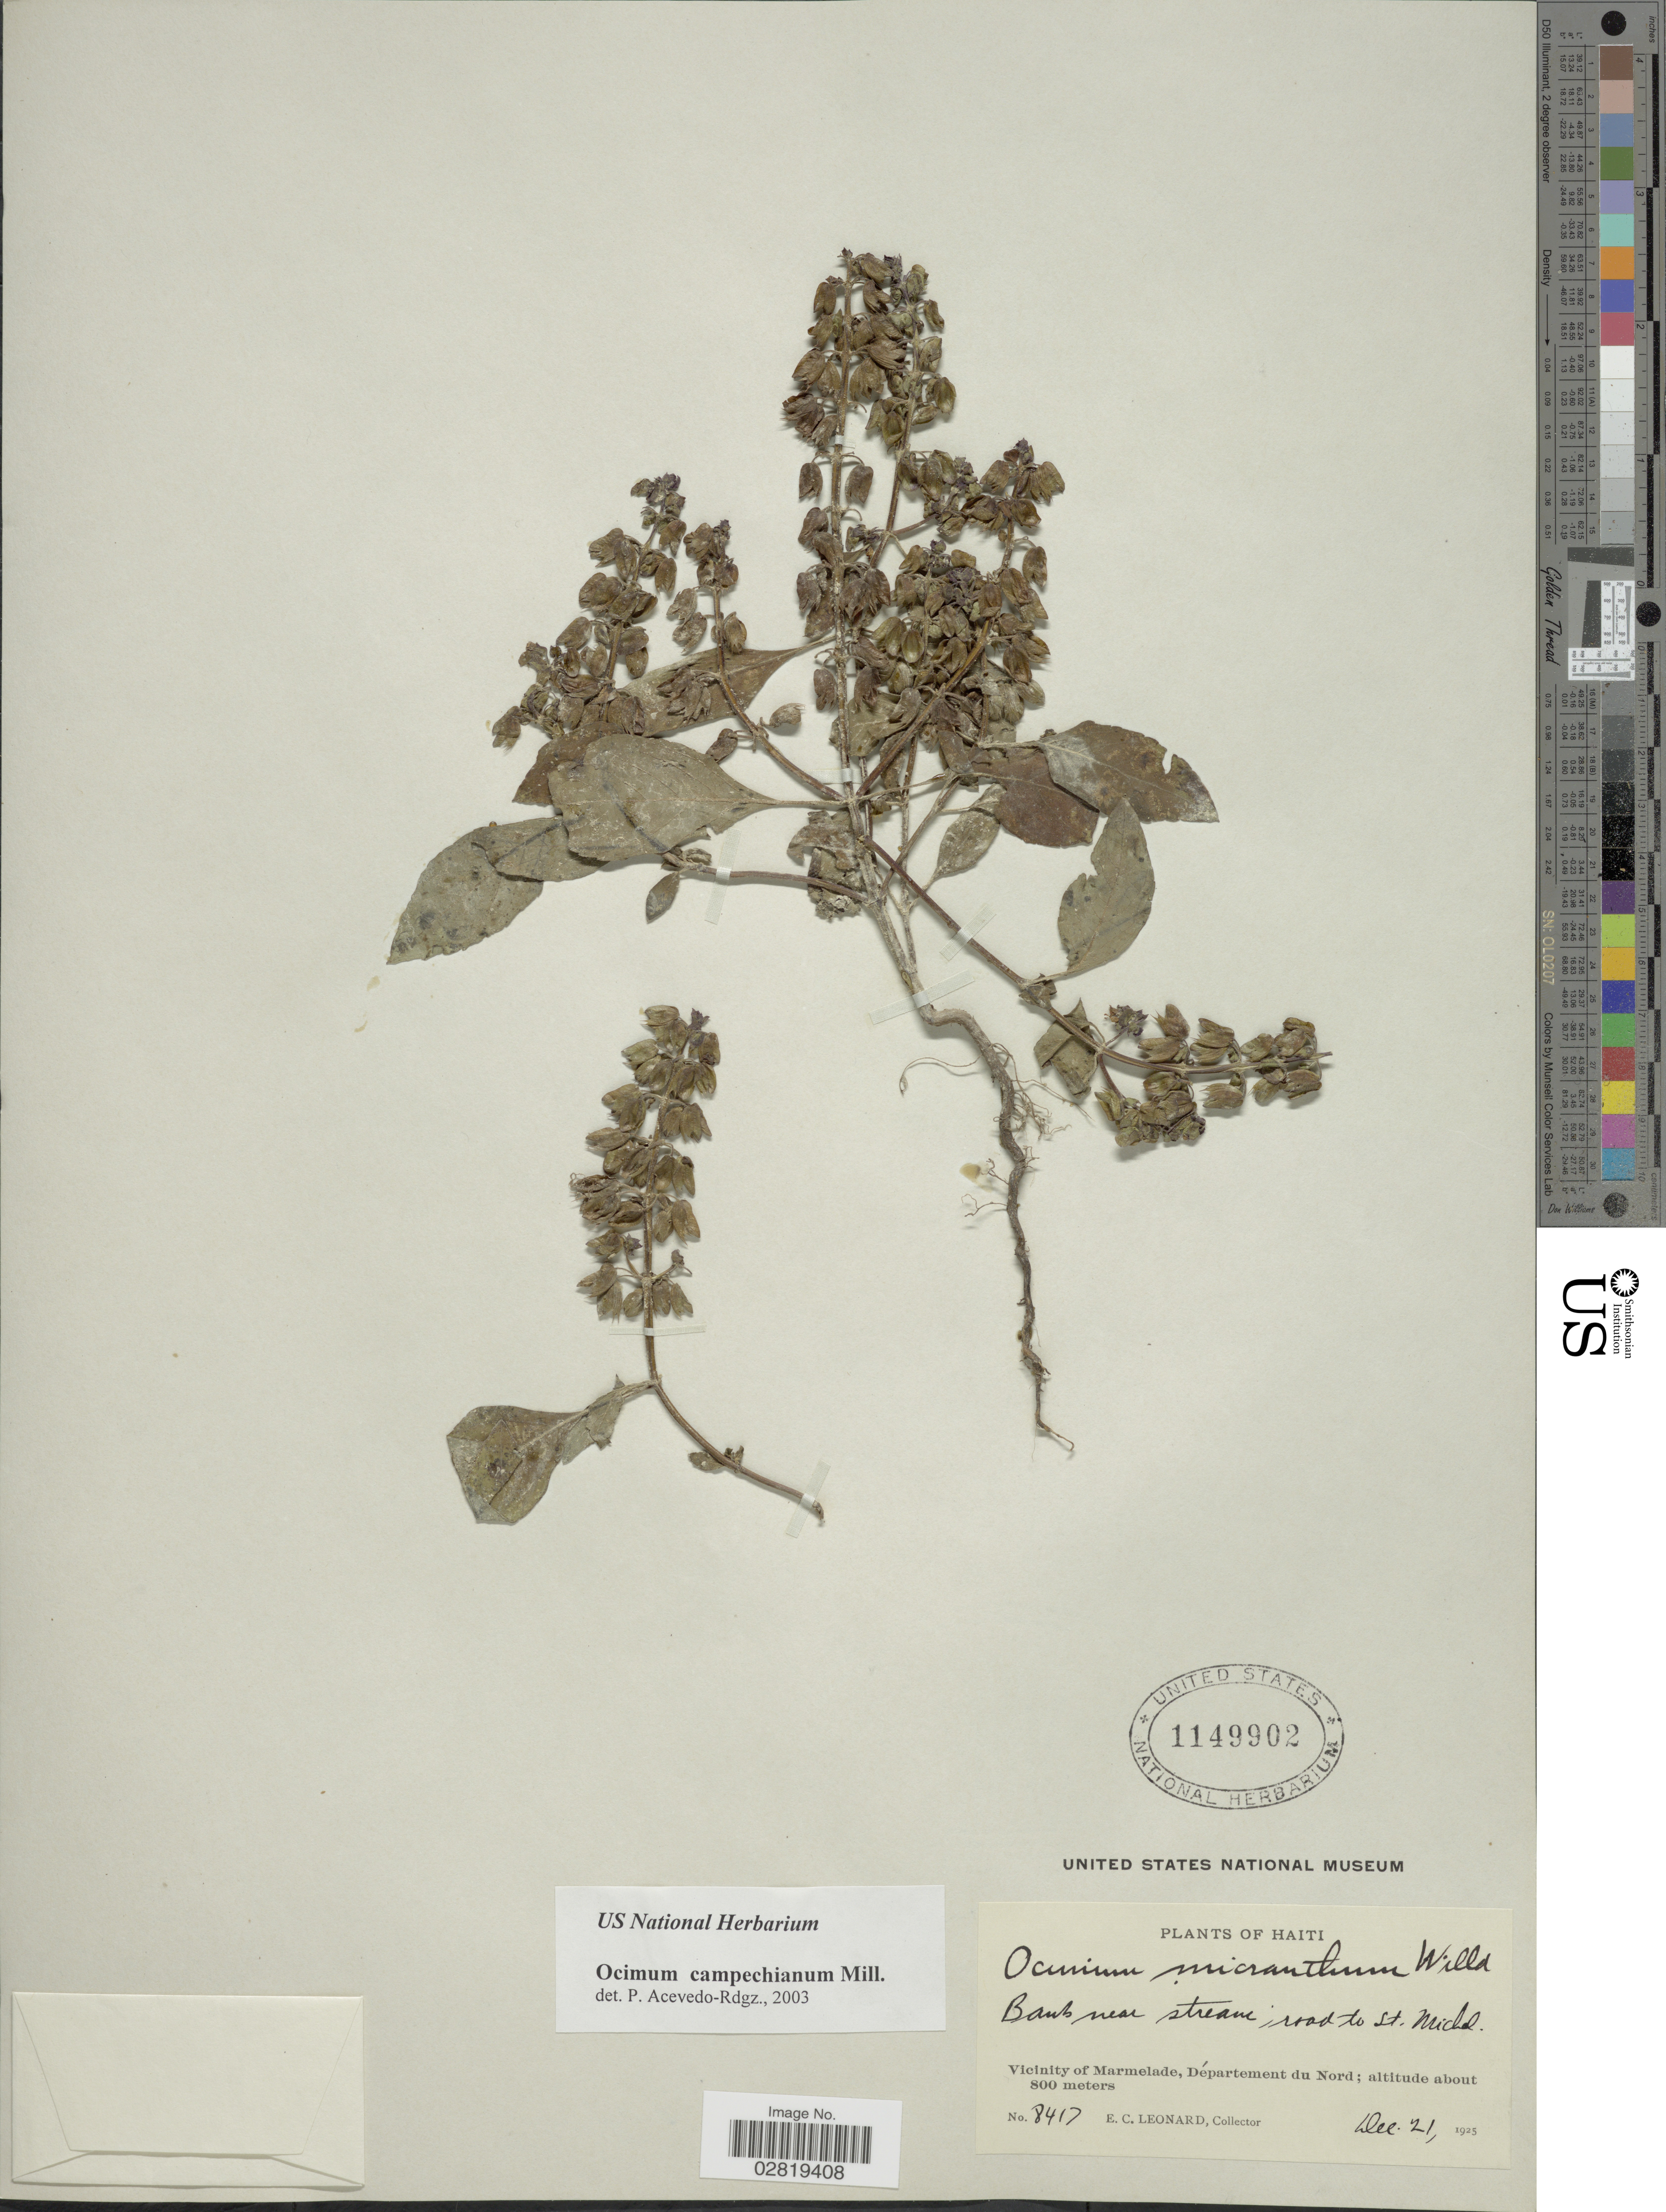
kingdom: Plantae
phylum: Tracheophyta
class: Magnoliopsida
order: Lamiales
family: Lamiaceae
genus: Ocimum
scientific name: Ocimum campechianum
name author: Mill.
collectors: E. C. Leonard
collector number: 8417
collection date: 1925-12-21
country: Haiti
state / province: Nord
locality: Road to St. Michel, Vicinity of Marmelade, Département du Nord.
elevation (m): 800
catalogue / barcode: US 1149902